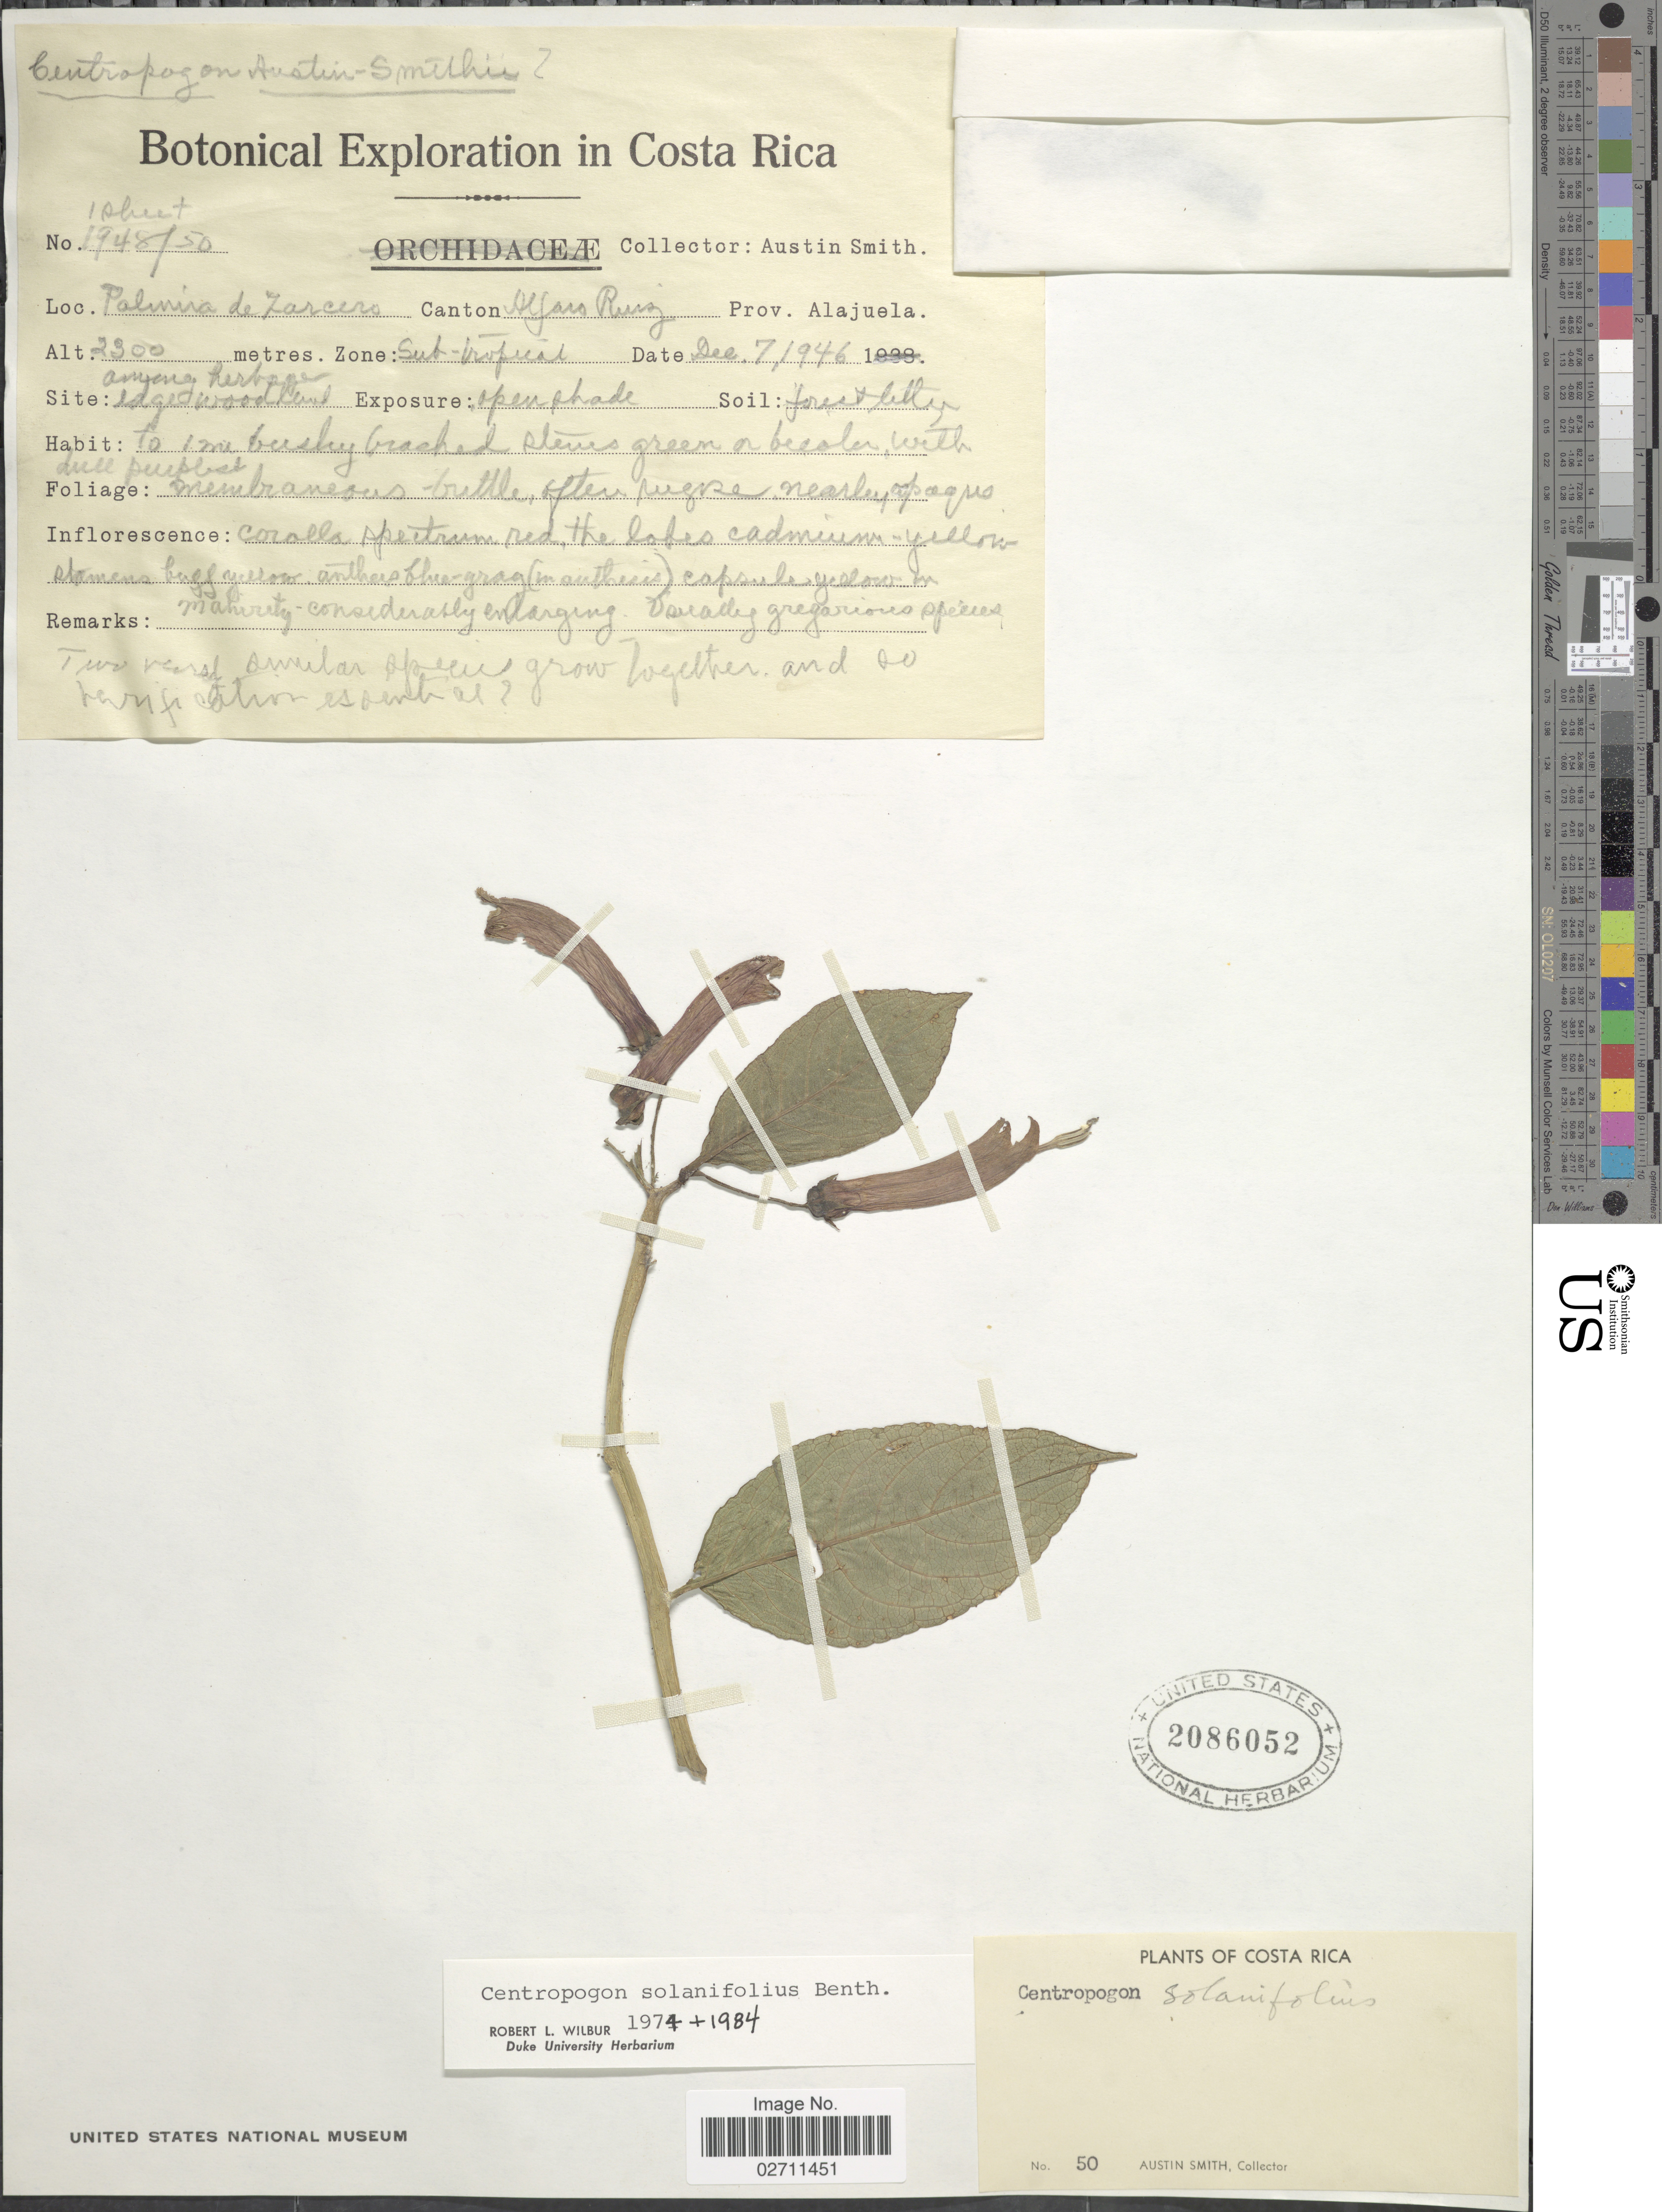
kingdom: Plantae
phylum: Tracheophyta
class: Magnoliopsida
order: Asterales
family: Campanulaceae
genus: Centropogon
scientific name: Centropogon solanifolius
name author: Benth.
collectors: Aust P. Smith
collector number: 50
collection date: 1946-12-07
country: Costa Rica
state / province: Alajuela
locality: Palmira de Zarcero, Alfaro Ruiz canton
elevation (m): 2300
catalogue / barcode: US 2086052